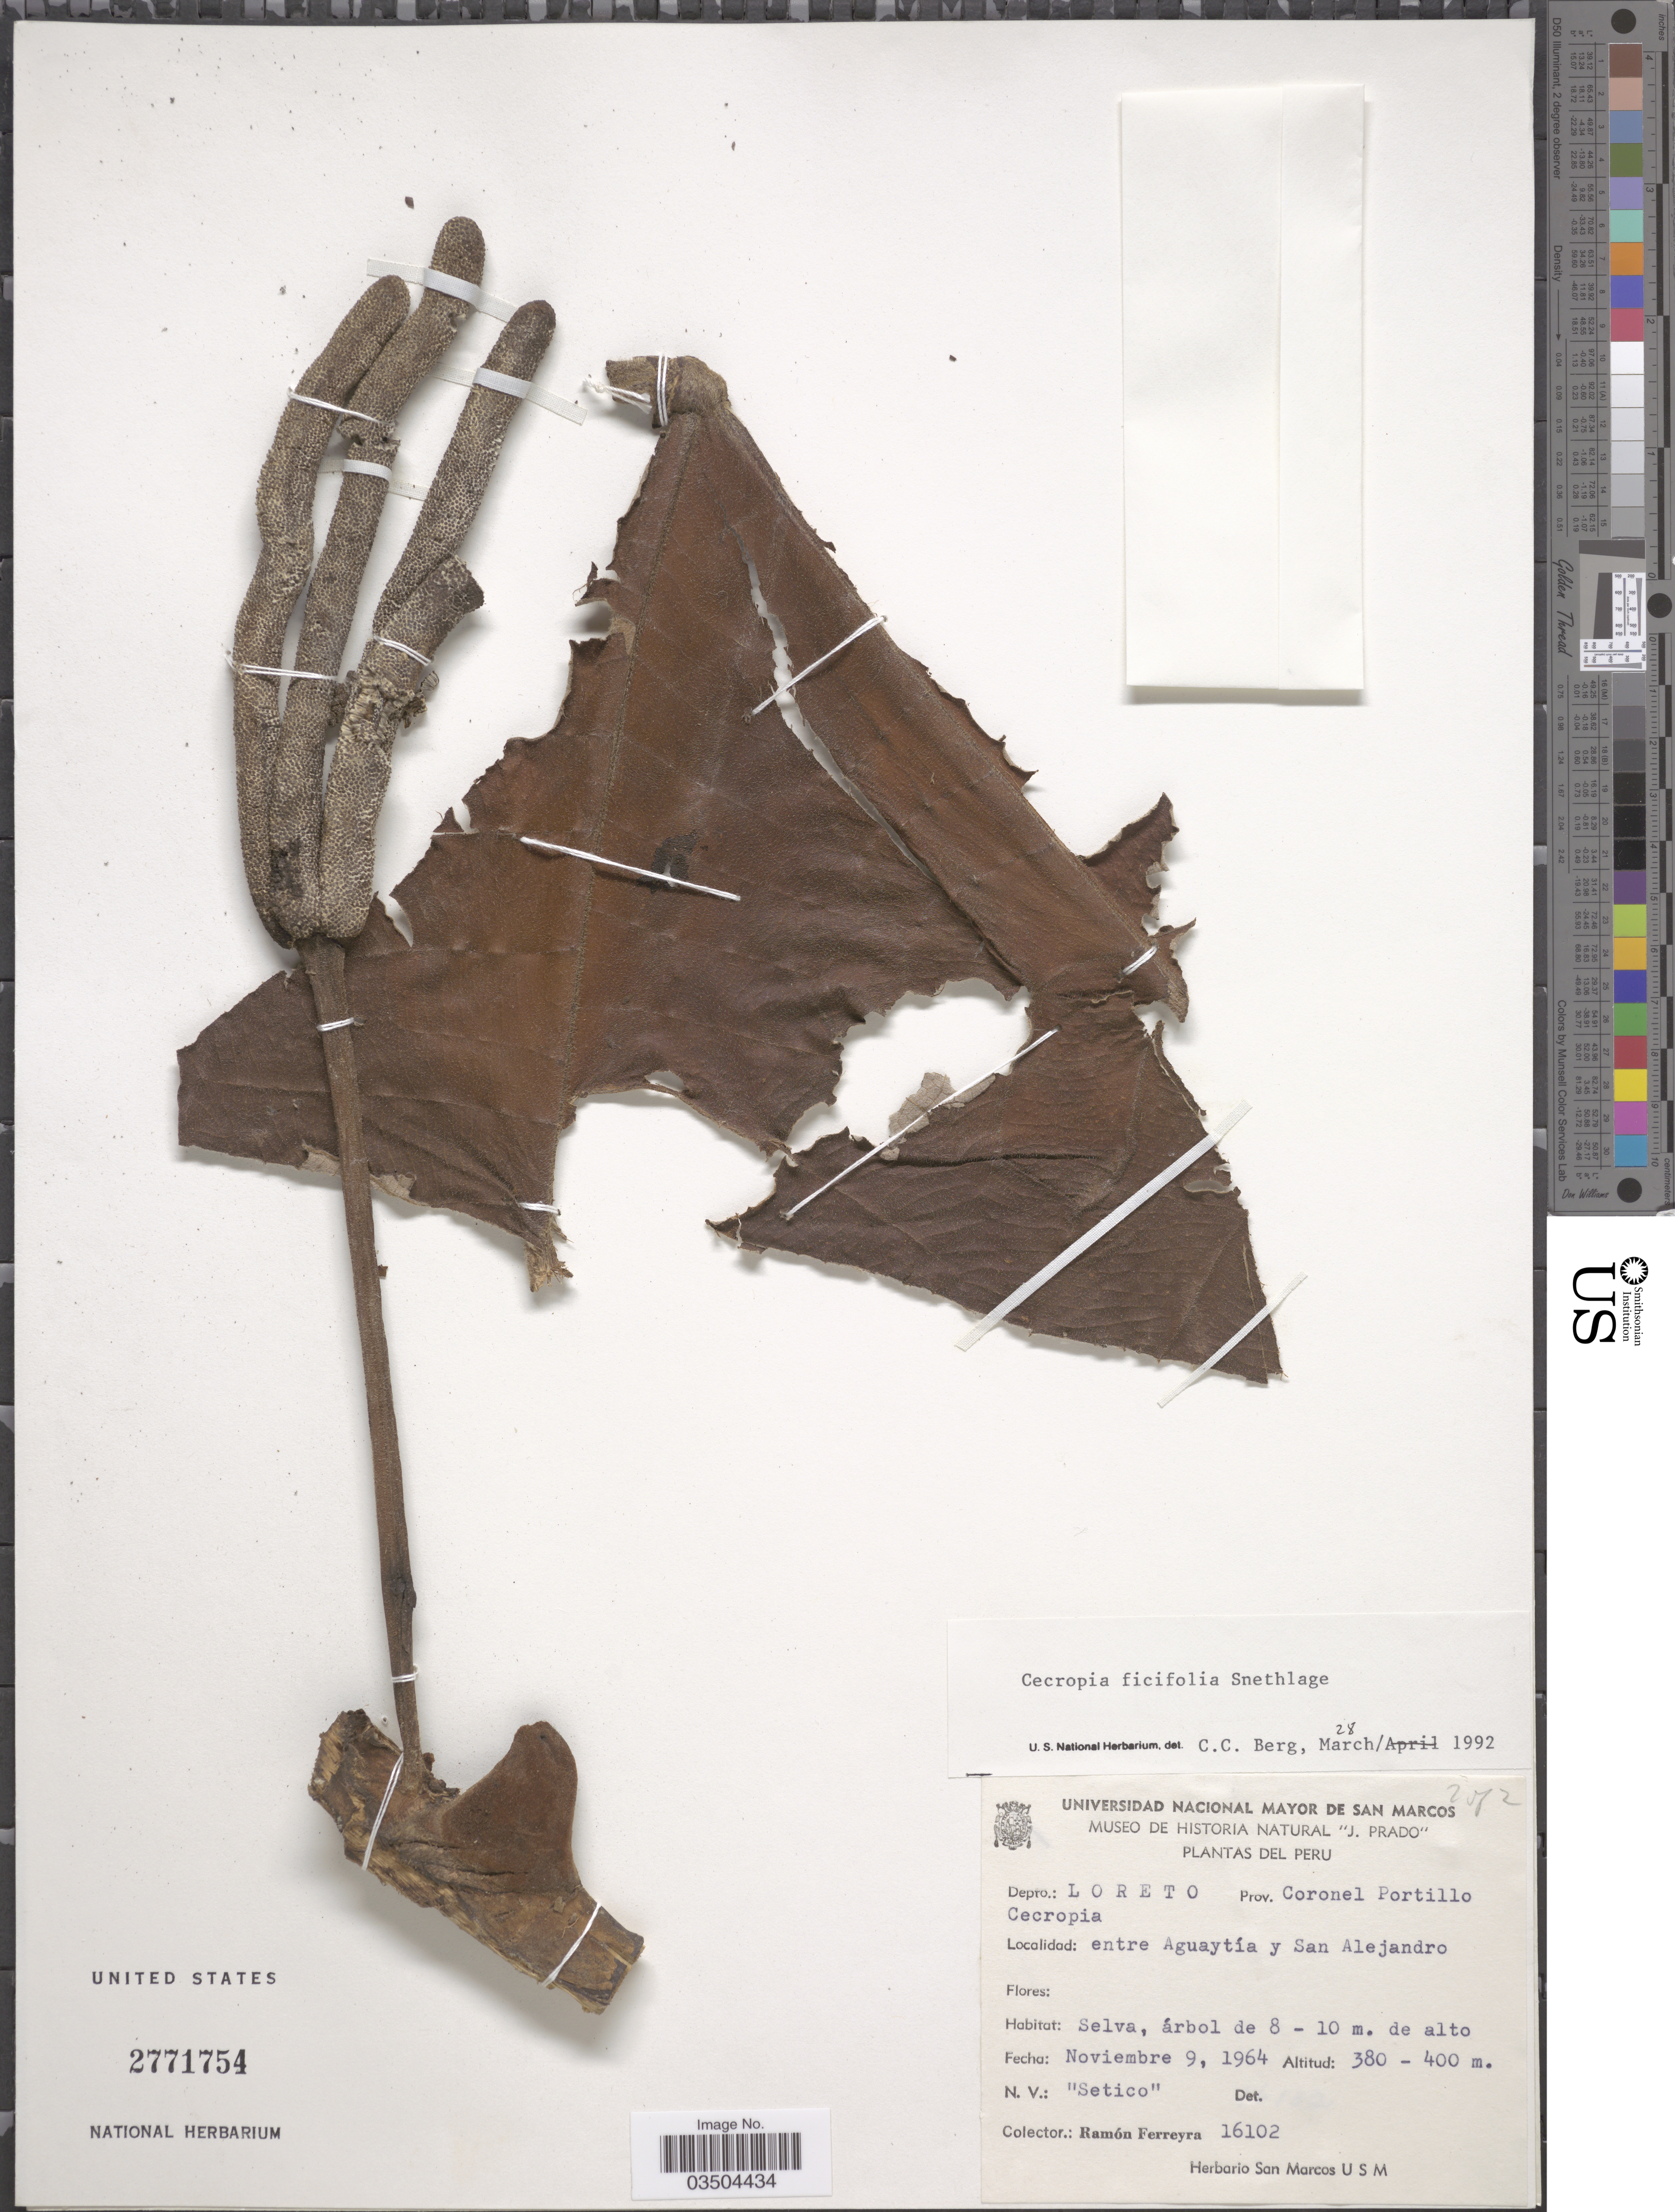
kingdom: Plantae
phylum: Tracheophyta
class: Magnoliopsida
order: Rosales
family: Urticaceae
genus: Cecropia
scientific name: Cecropia ficifolia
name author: Snethlage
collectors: R. A. Ferreyra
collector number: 16102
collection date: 1964-11-09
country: Peru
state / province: Loreto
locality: Depto.: Loreto, Prov. Coronel Portillo, entre Aguaytía y San Alejandro.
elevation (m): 380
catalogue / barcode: US 2771754